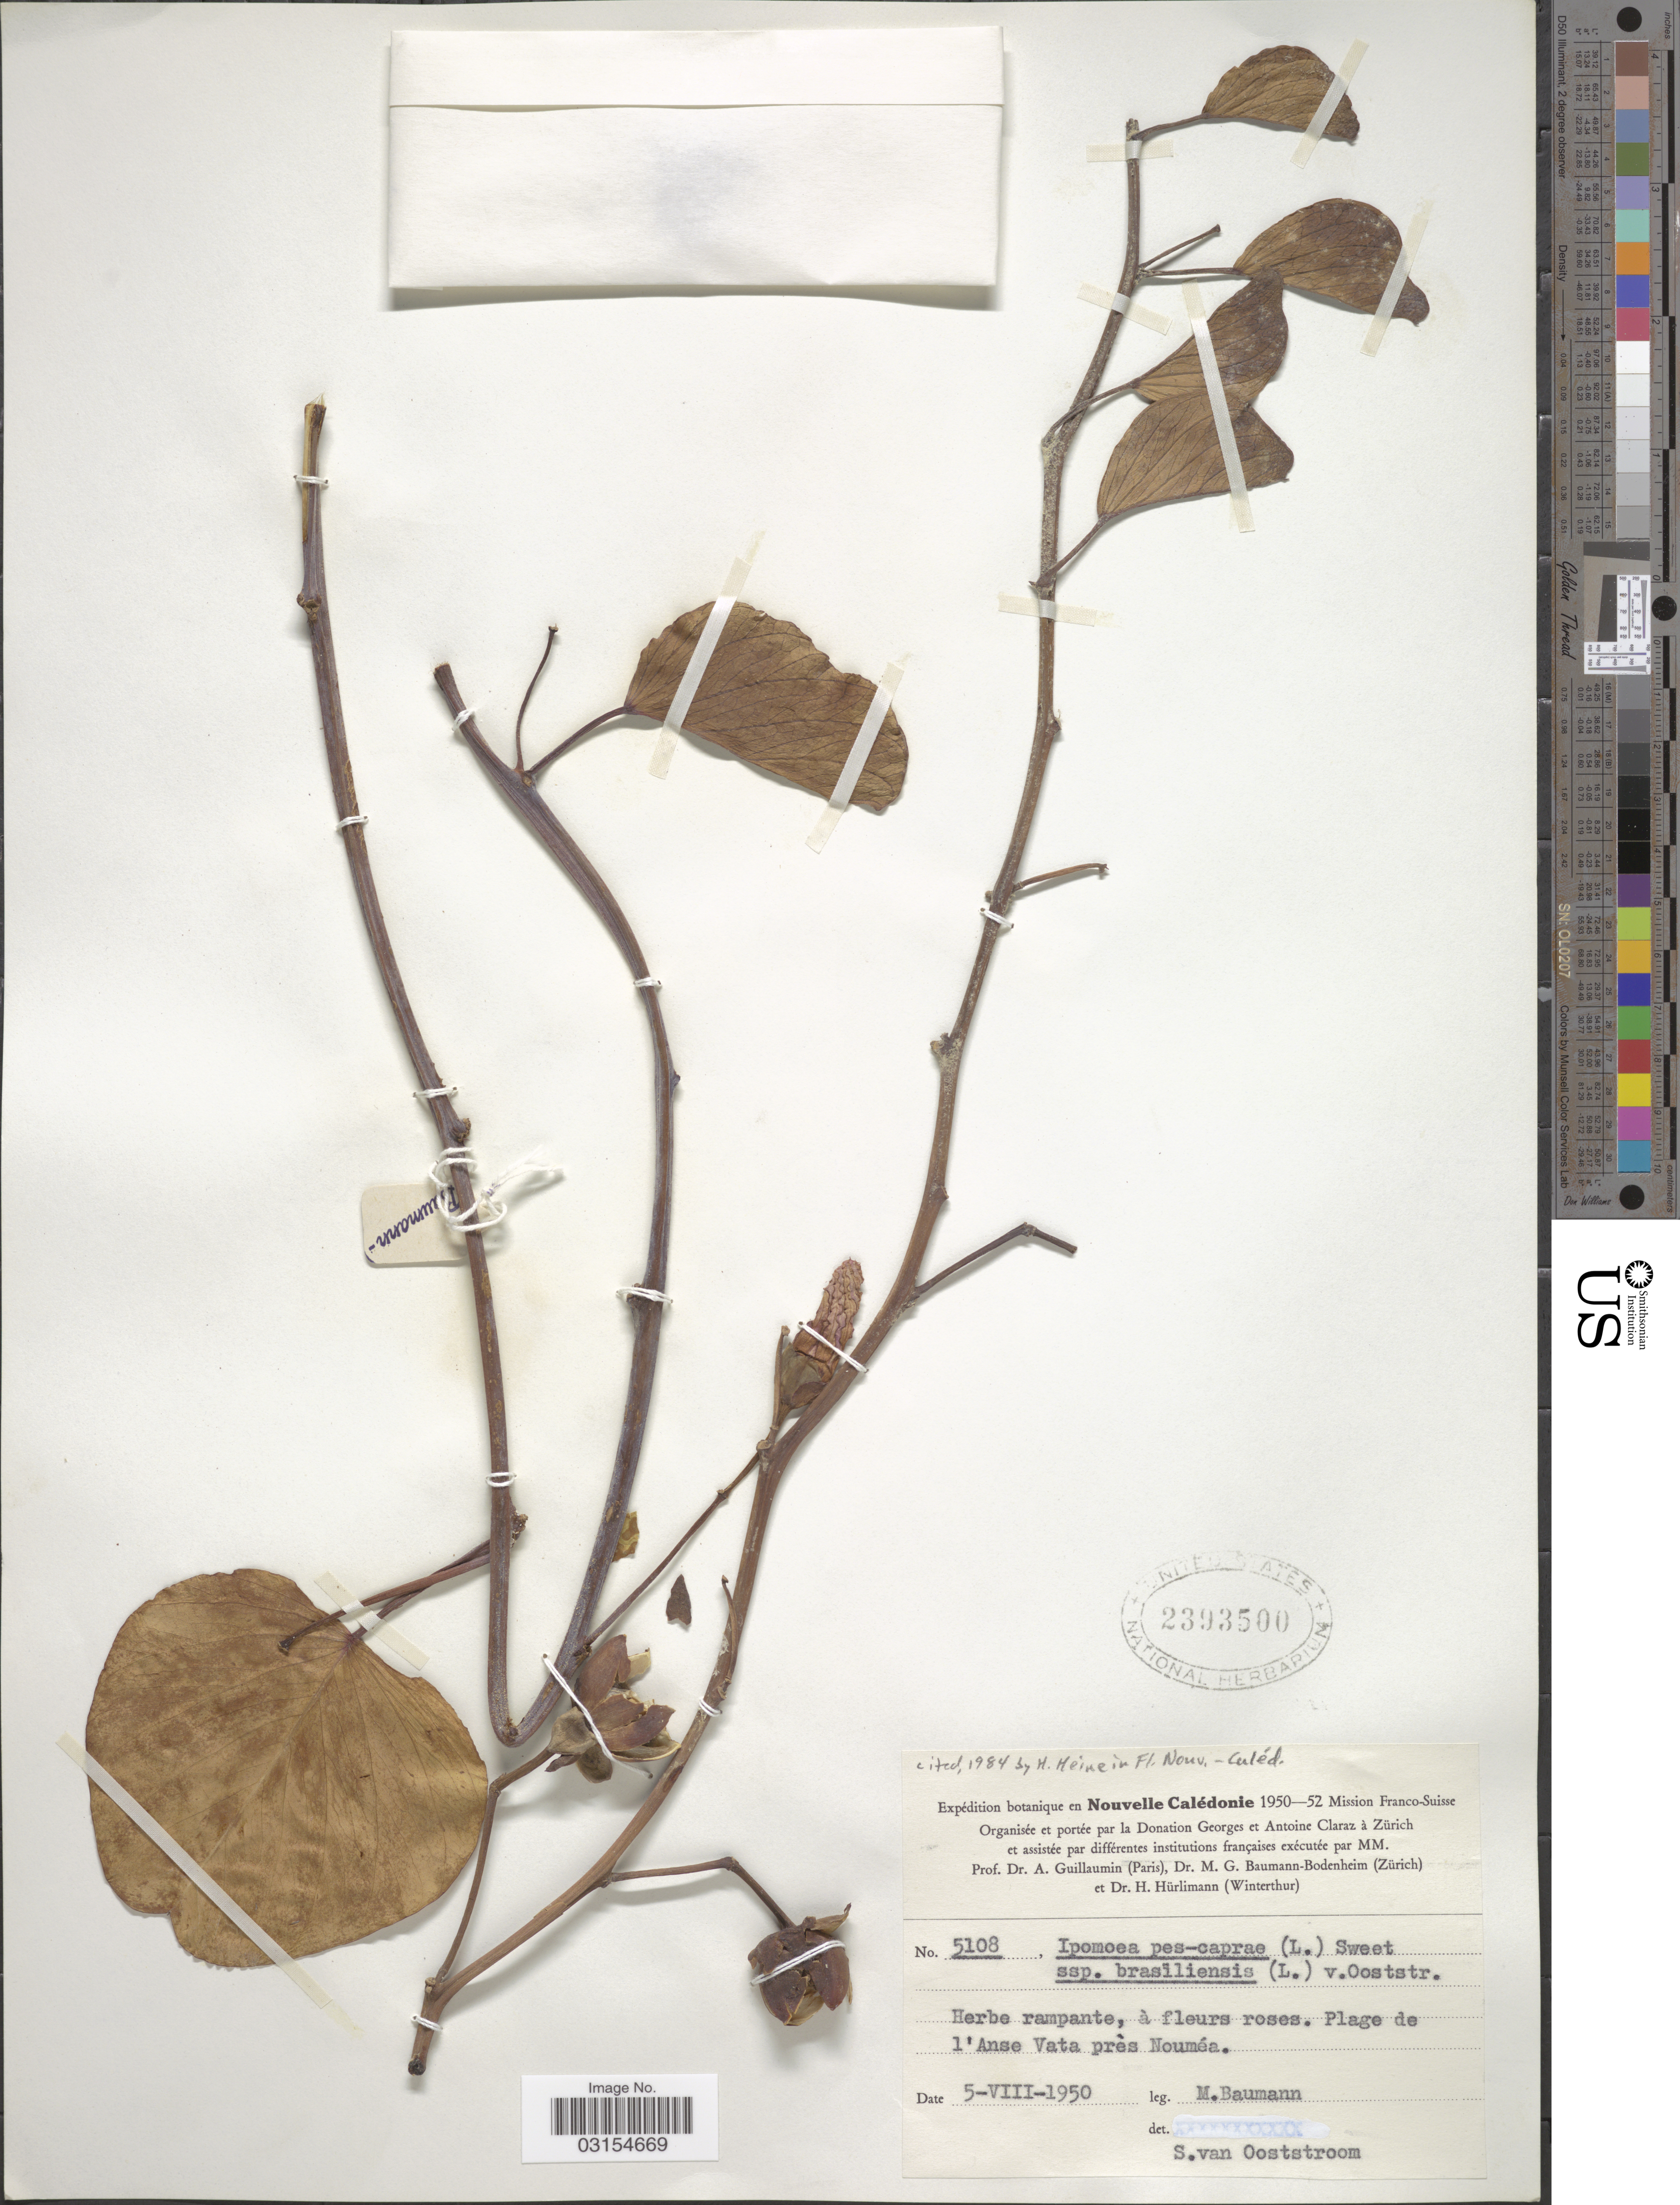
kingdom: Plantae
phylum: Tracheophyta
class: Magnoliopsida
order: Solanales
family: Convolvulaceae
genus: Ipomoea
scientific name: Ipomoea pes-caprae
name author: (L.) R. Br.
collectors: M. Baumann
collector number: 5108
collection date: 1950-08-05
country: New Caledonia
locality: Nouvelle Calédonie, Plage de l'Anse Vata près Nouméa.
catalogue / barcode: US 2393500